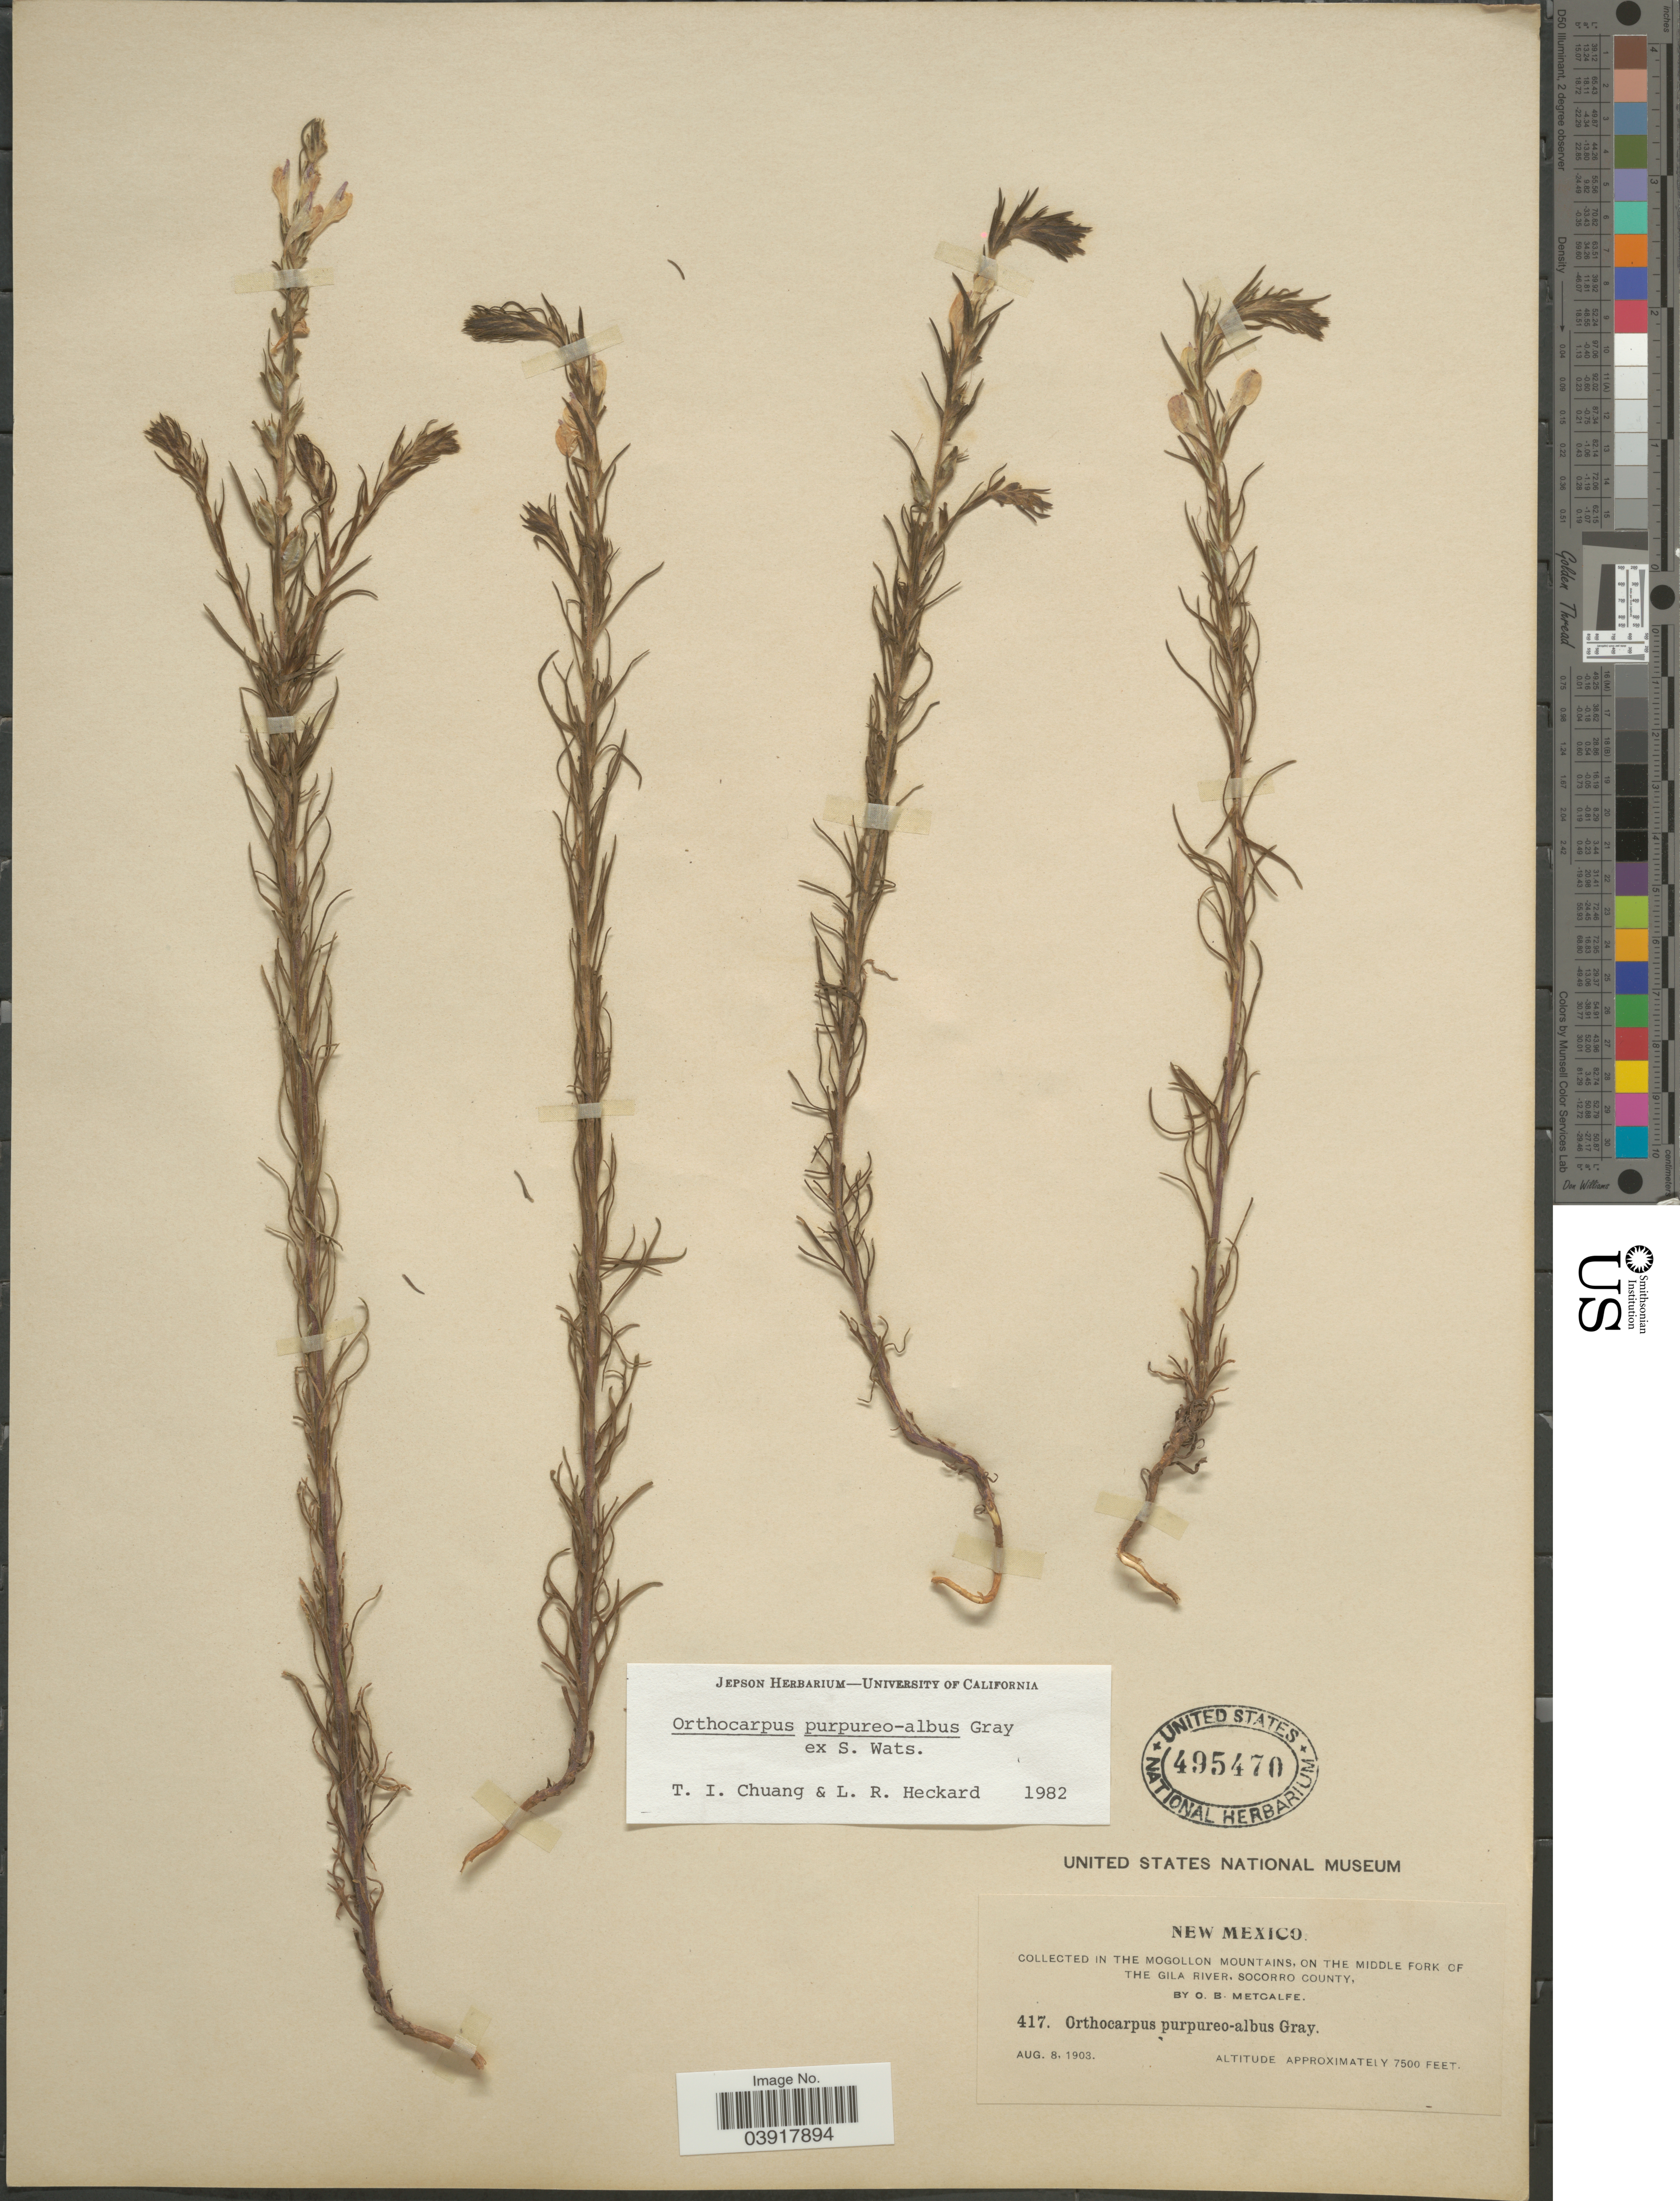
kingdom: Plantae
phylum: Tracheophyta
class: Magnoliopsida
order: Lamiales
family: Orobanchaceae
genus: Orthocarpus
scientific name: Orthocarpus purpureo-albus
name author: A. Gray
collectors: O. B. Metcalfe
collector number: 417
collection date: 1903-08-08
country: United States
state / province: New Mexico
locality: In the Mogollon Mountains, on the Middle Fork of The Gila River, Socorro County.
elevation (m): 2286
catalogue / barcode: US 495470